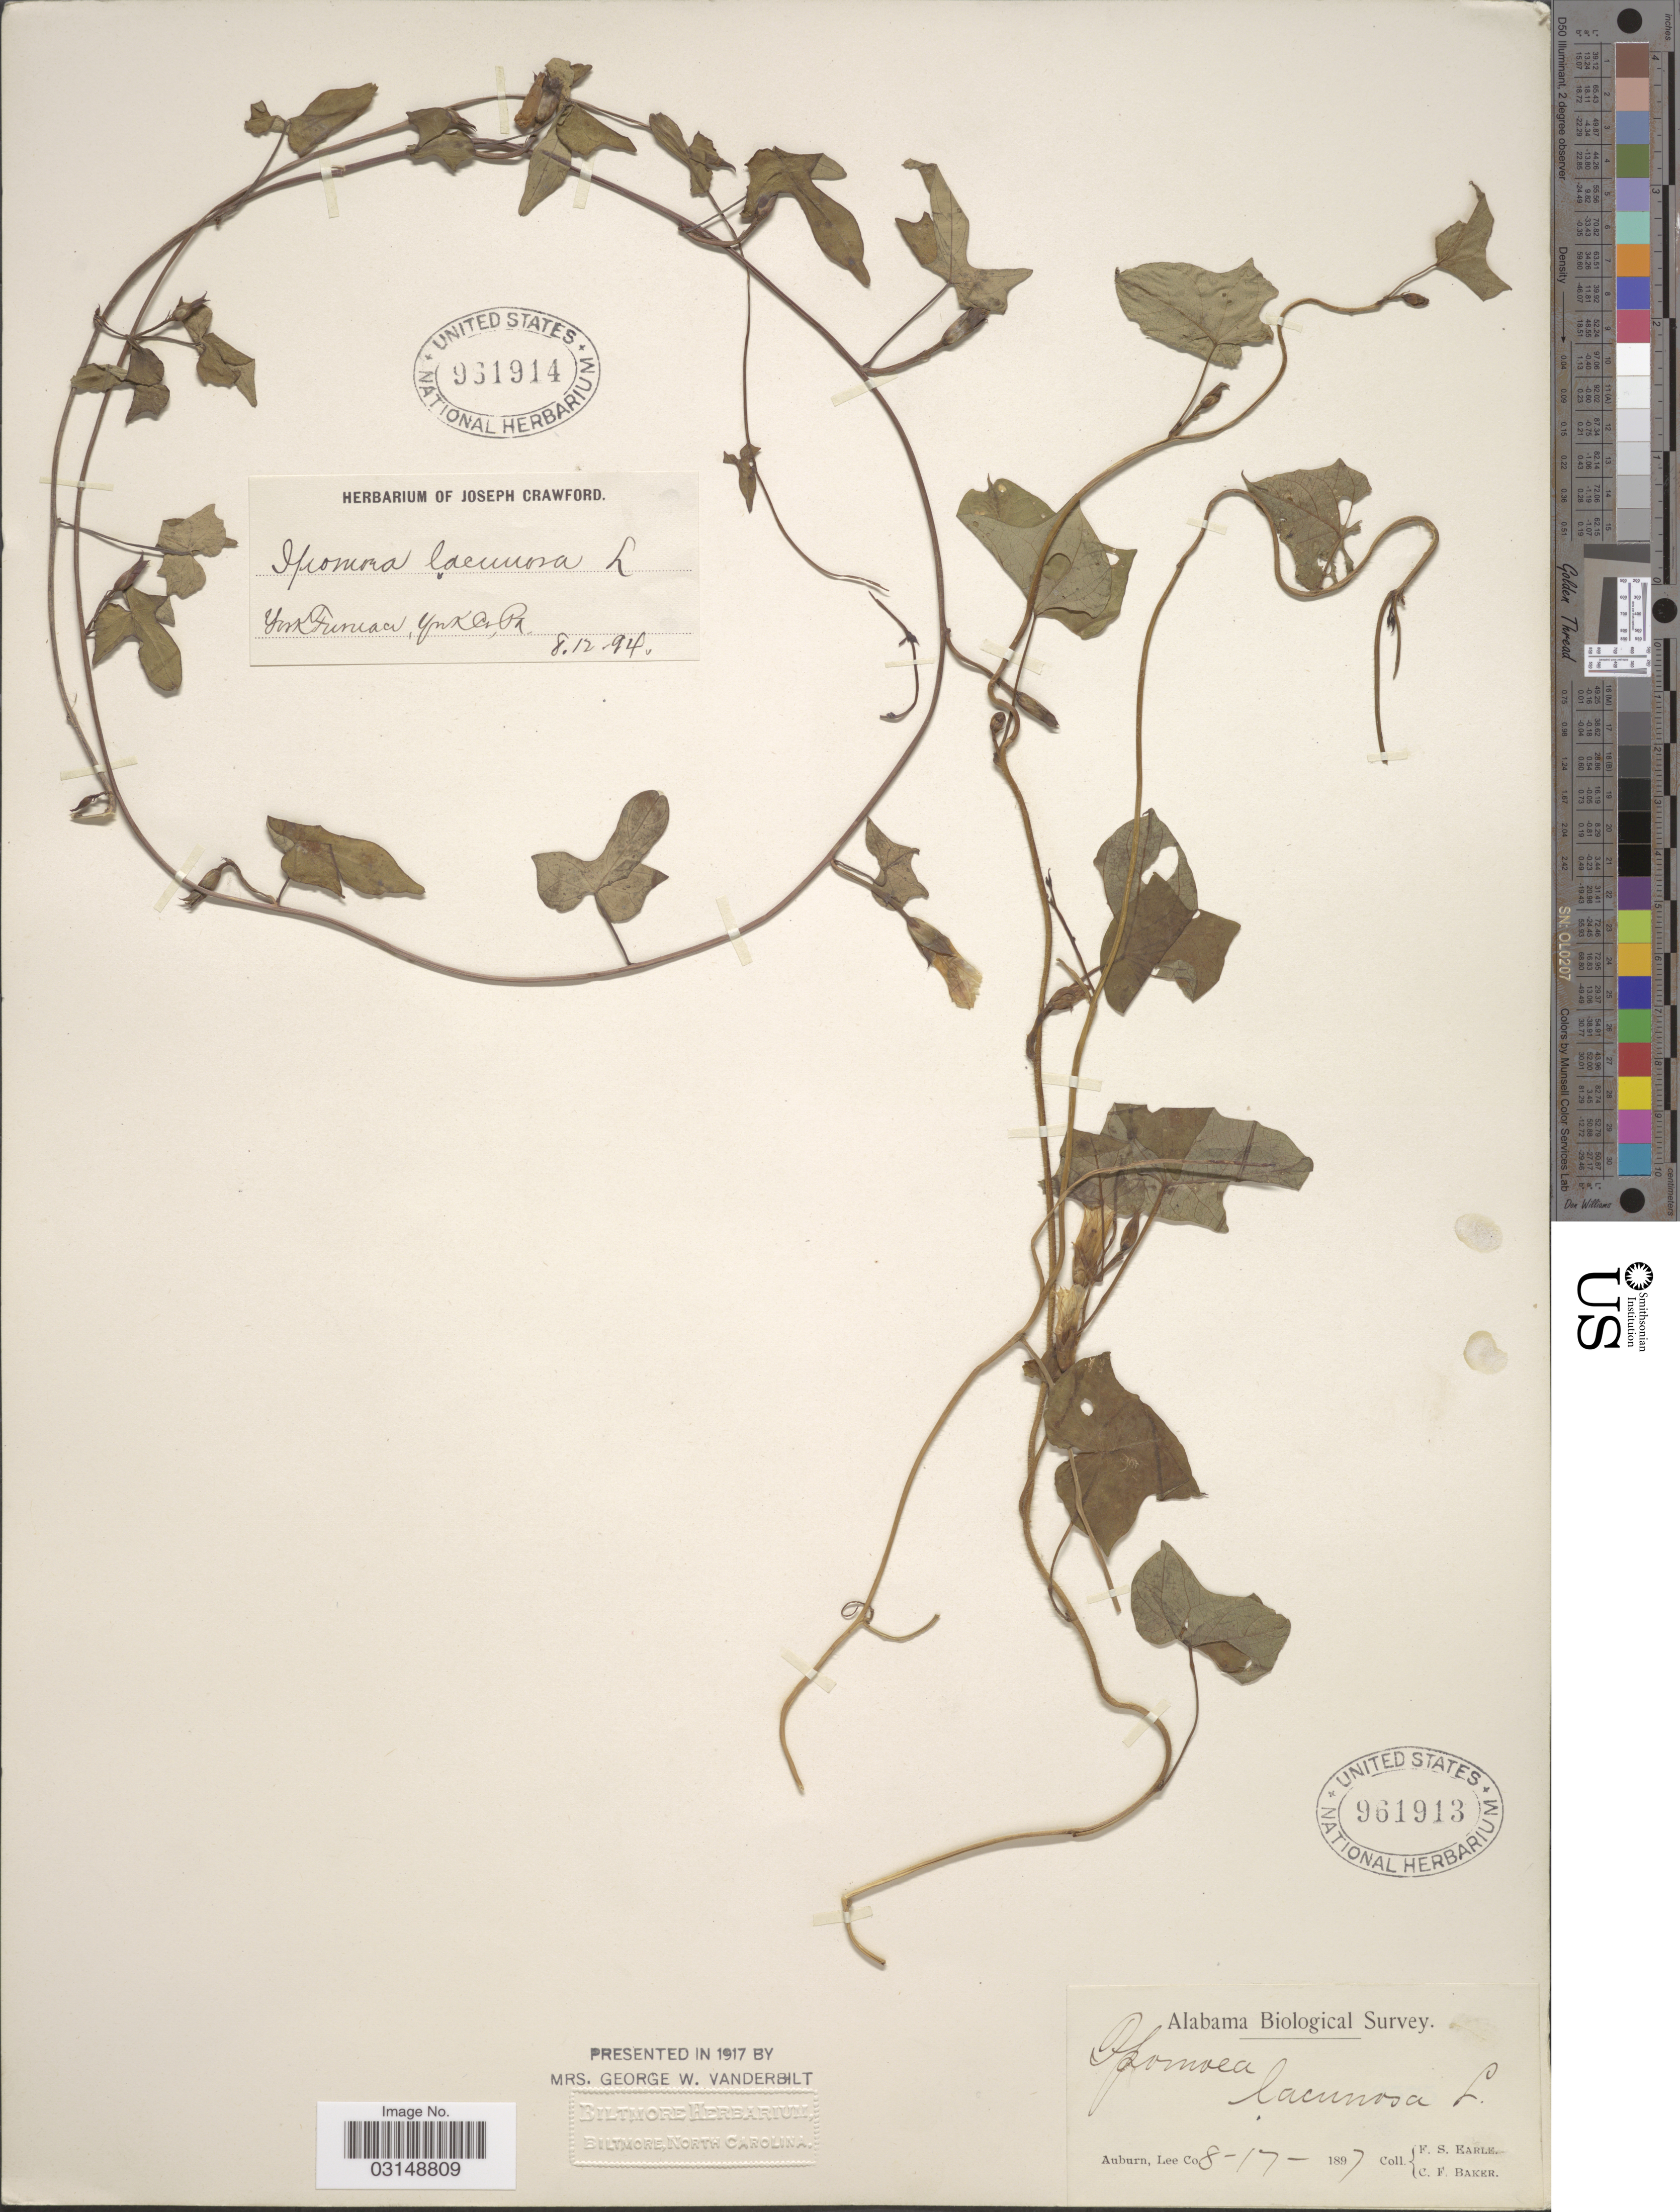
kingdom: Plantae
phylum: Tracheophyta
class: Magnoliopsida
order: Solanales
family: Convolvulaceae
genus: Ipomoea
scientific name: Ipomoea lacunosa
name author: L.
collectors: ex herb. Joseph Crawford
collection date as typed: Transcribed d/m/y: 12/8/94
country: United States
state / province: Pennsylvania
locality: York Furnace, York Co.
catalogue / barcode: US 961914-2